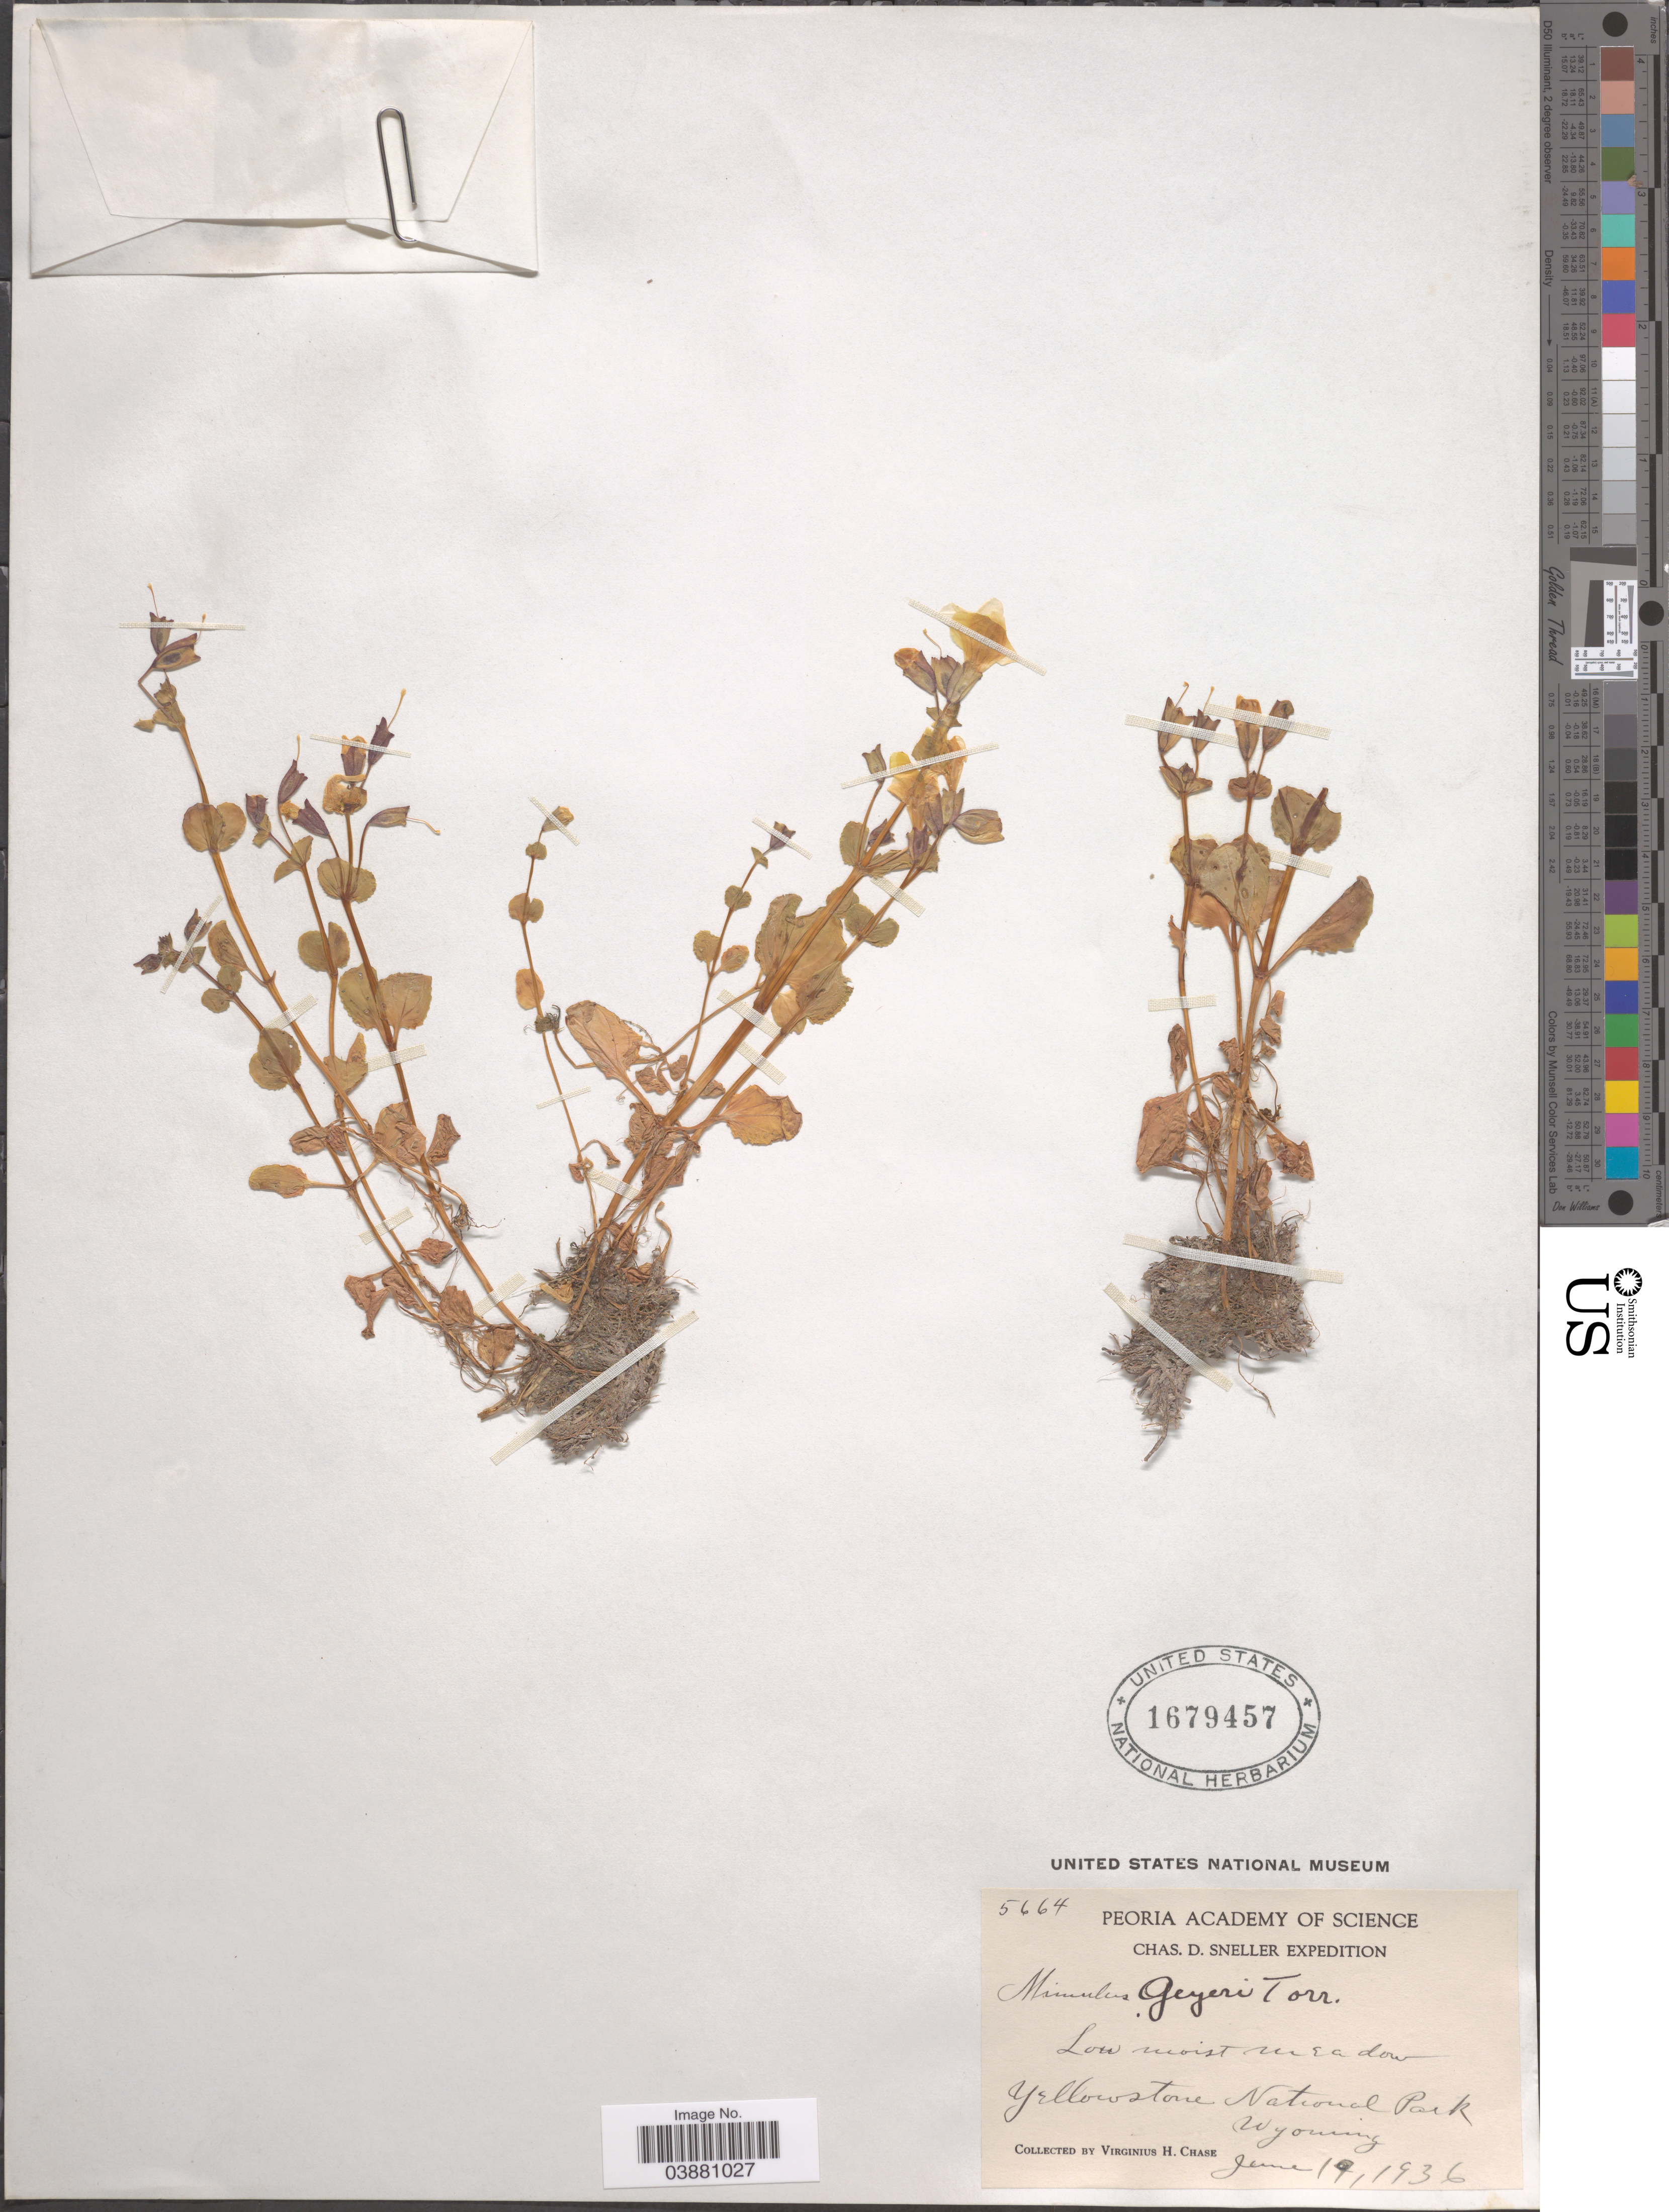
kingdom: Plantae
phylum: Tracheophyta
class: Magnoliopsida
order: Lamiales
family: Phrymaceae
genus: Mimulus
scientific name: Mimulus geyeri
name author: Torr. in Nicollet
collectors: V. H. Chase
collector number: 5664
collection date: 1936-06-19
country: United States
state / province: Wyoming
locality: Low moist meadow. Yellowstone National Park.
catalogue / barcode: US 1679457